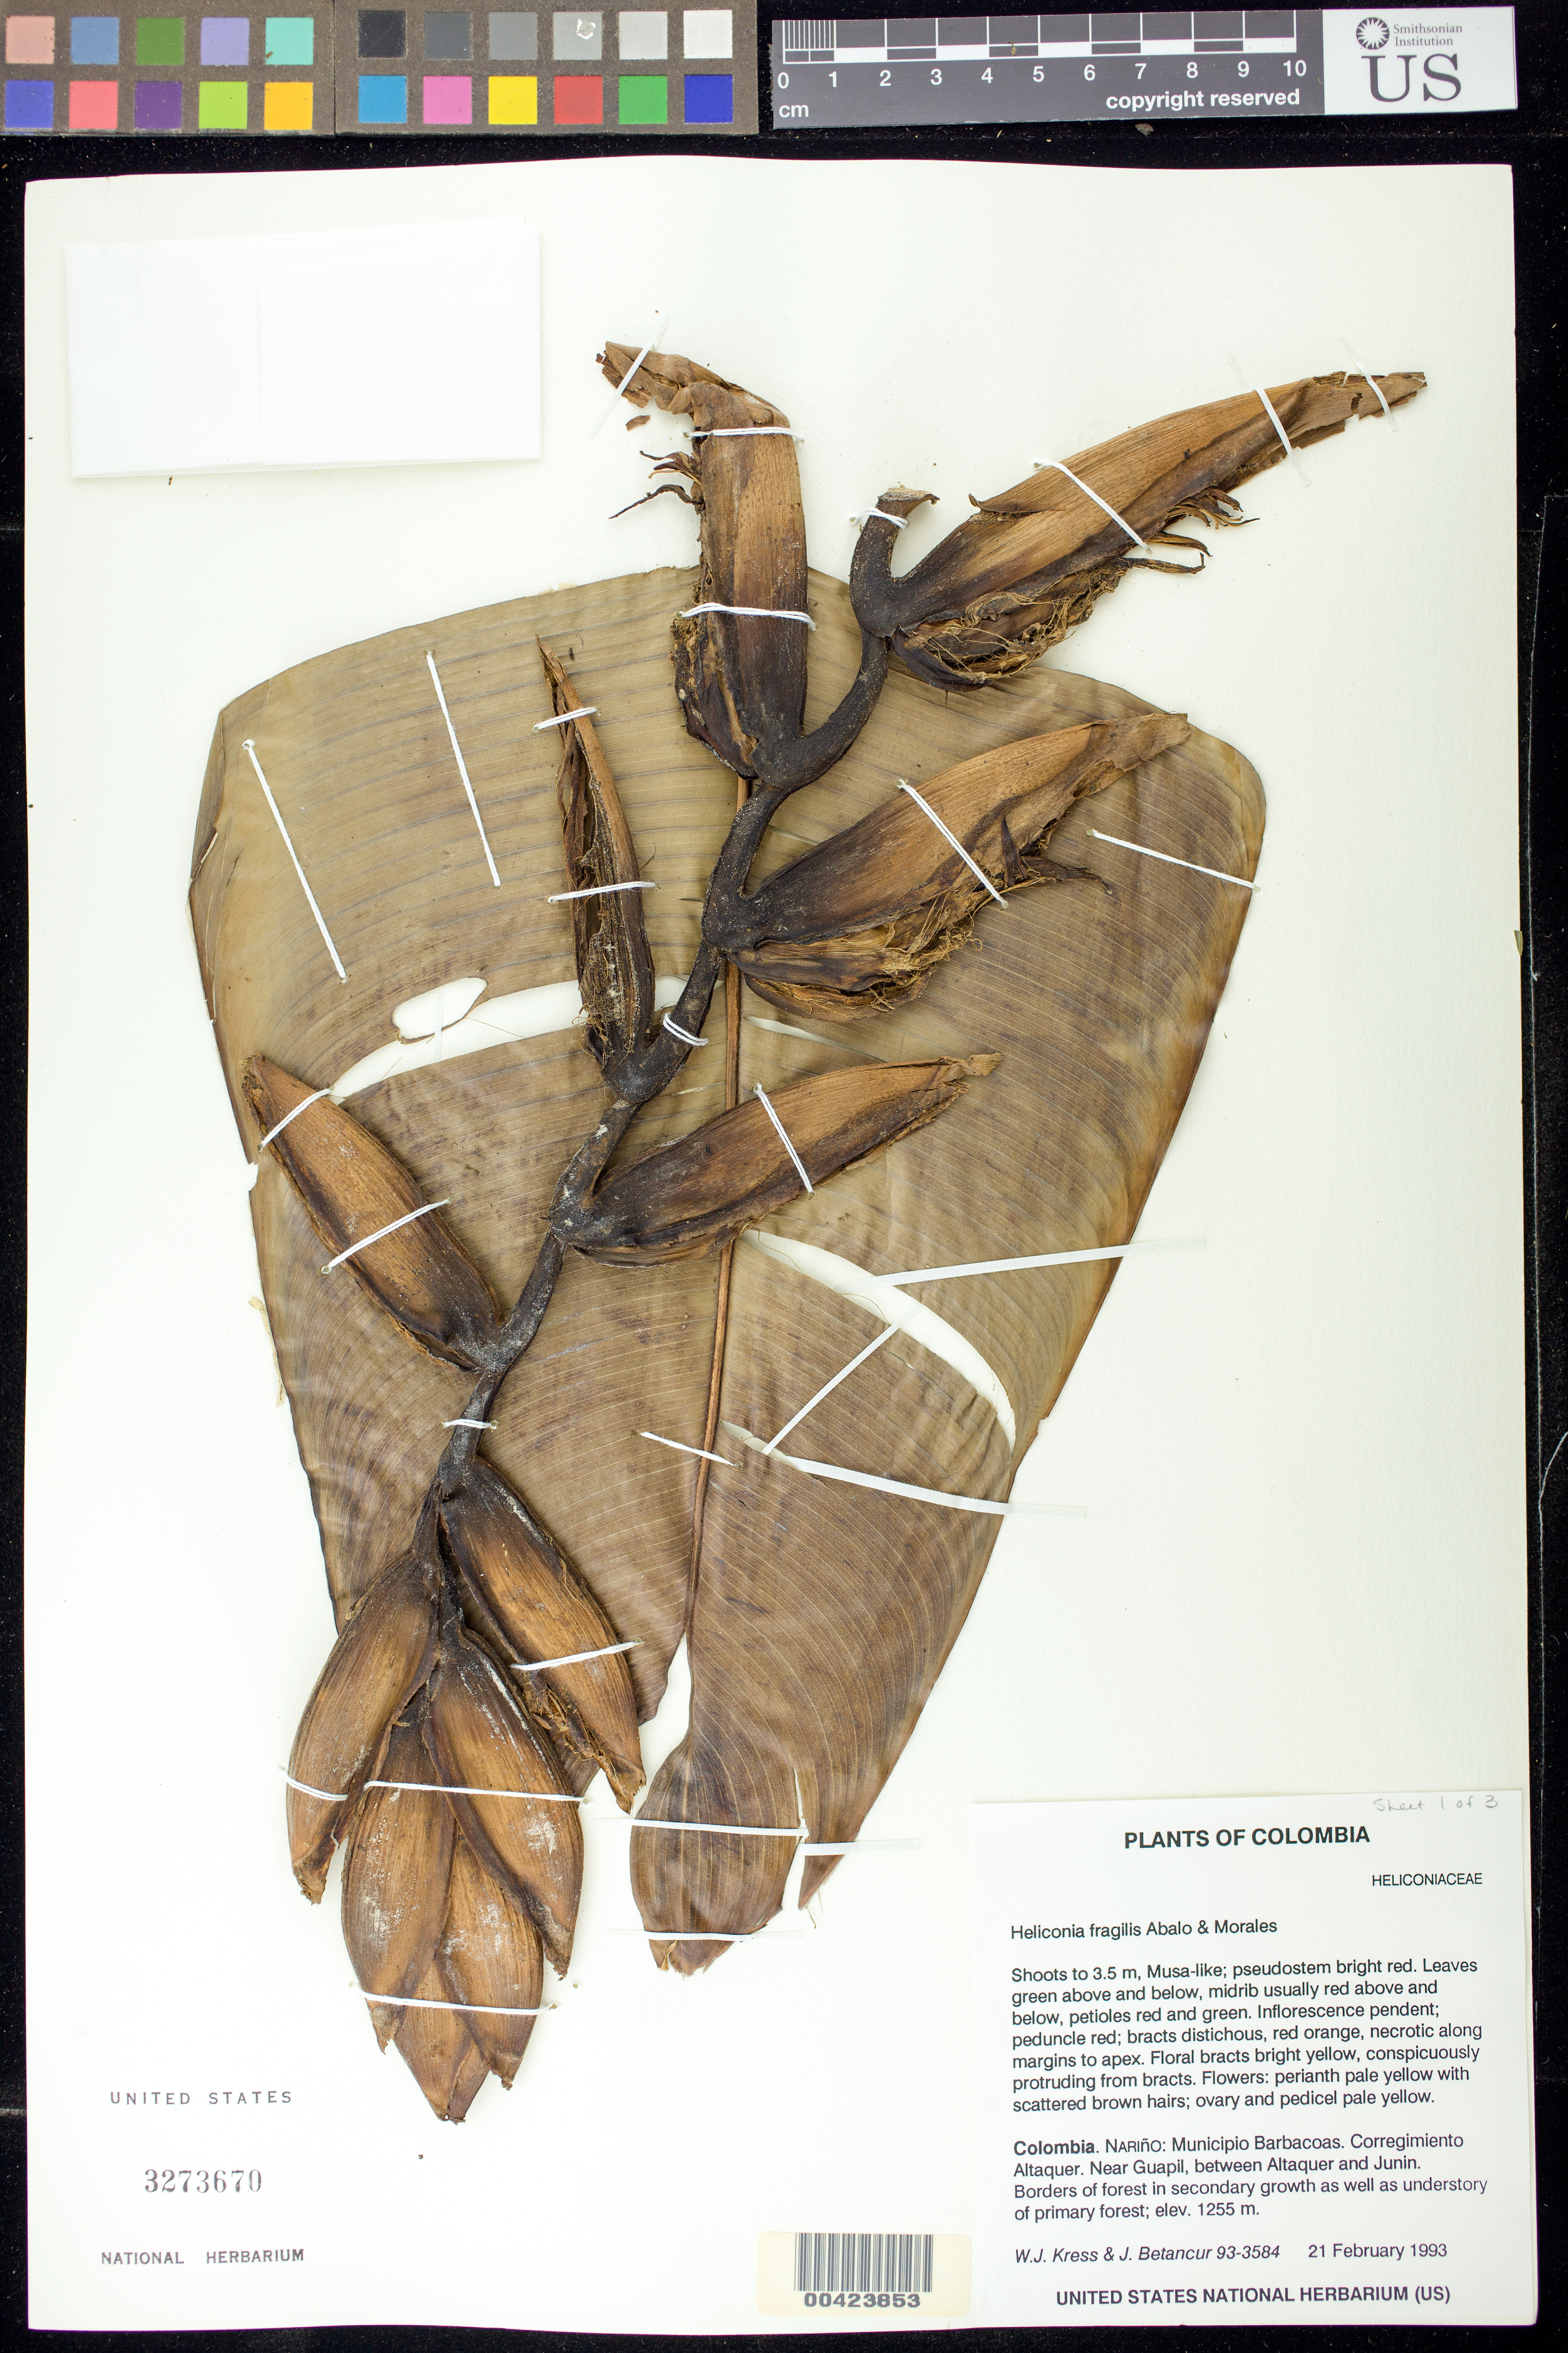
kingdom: Plantae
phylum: Tracheophyta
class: Liliopsida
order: Zingiberales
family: Heliconiaceae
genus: Heliconia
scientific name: Heliconia fragilis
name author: Abalo & G. Morales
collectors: W. J. Kress & J. C. Betancur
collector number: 93-3584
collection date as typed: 21 Feb 1993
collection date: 1993-02-21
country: Colombia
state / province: Nariño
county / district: Barbacoas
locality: Near Guapil, between Altaquer and Junin; Corregimiento Altaquer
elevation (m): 1225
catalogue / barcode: US 3273670